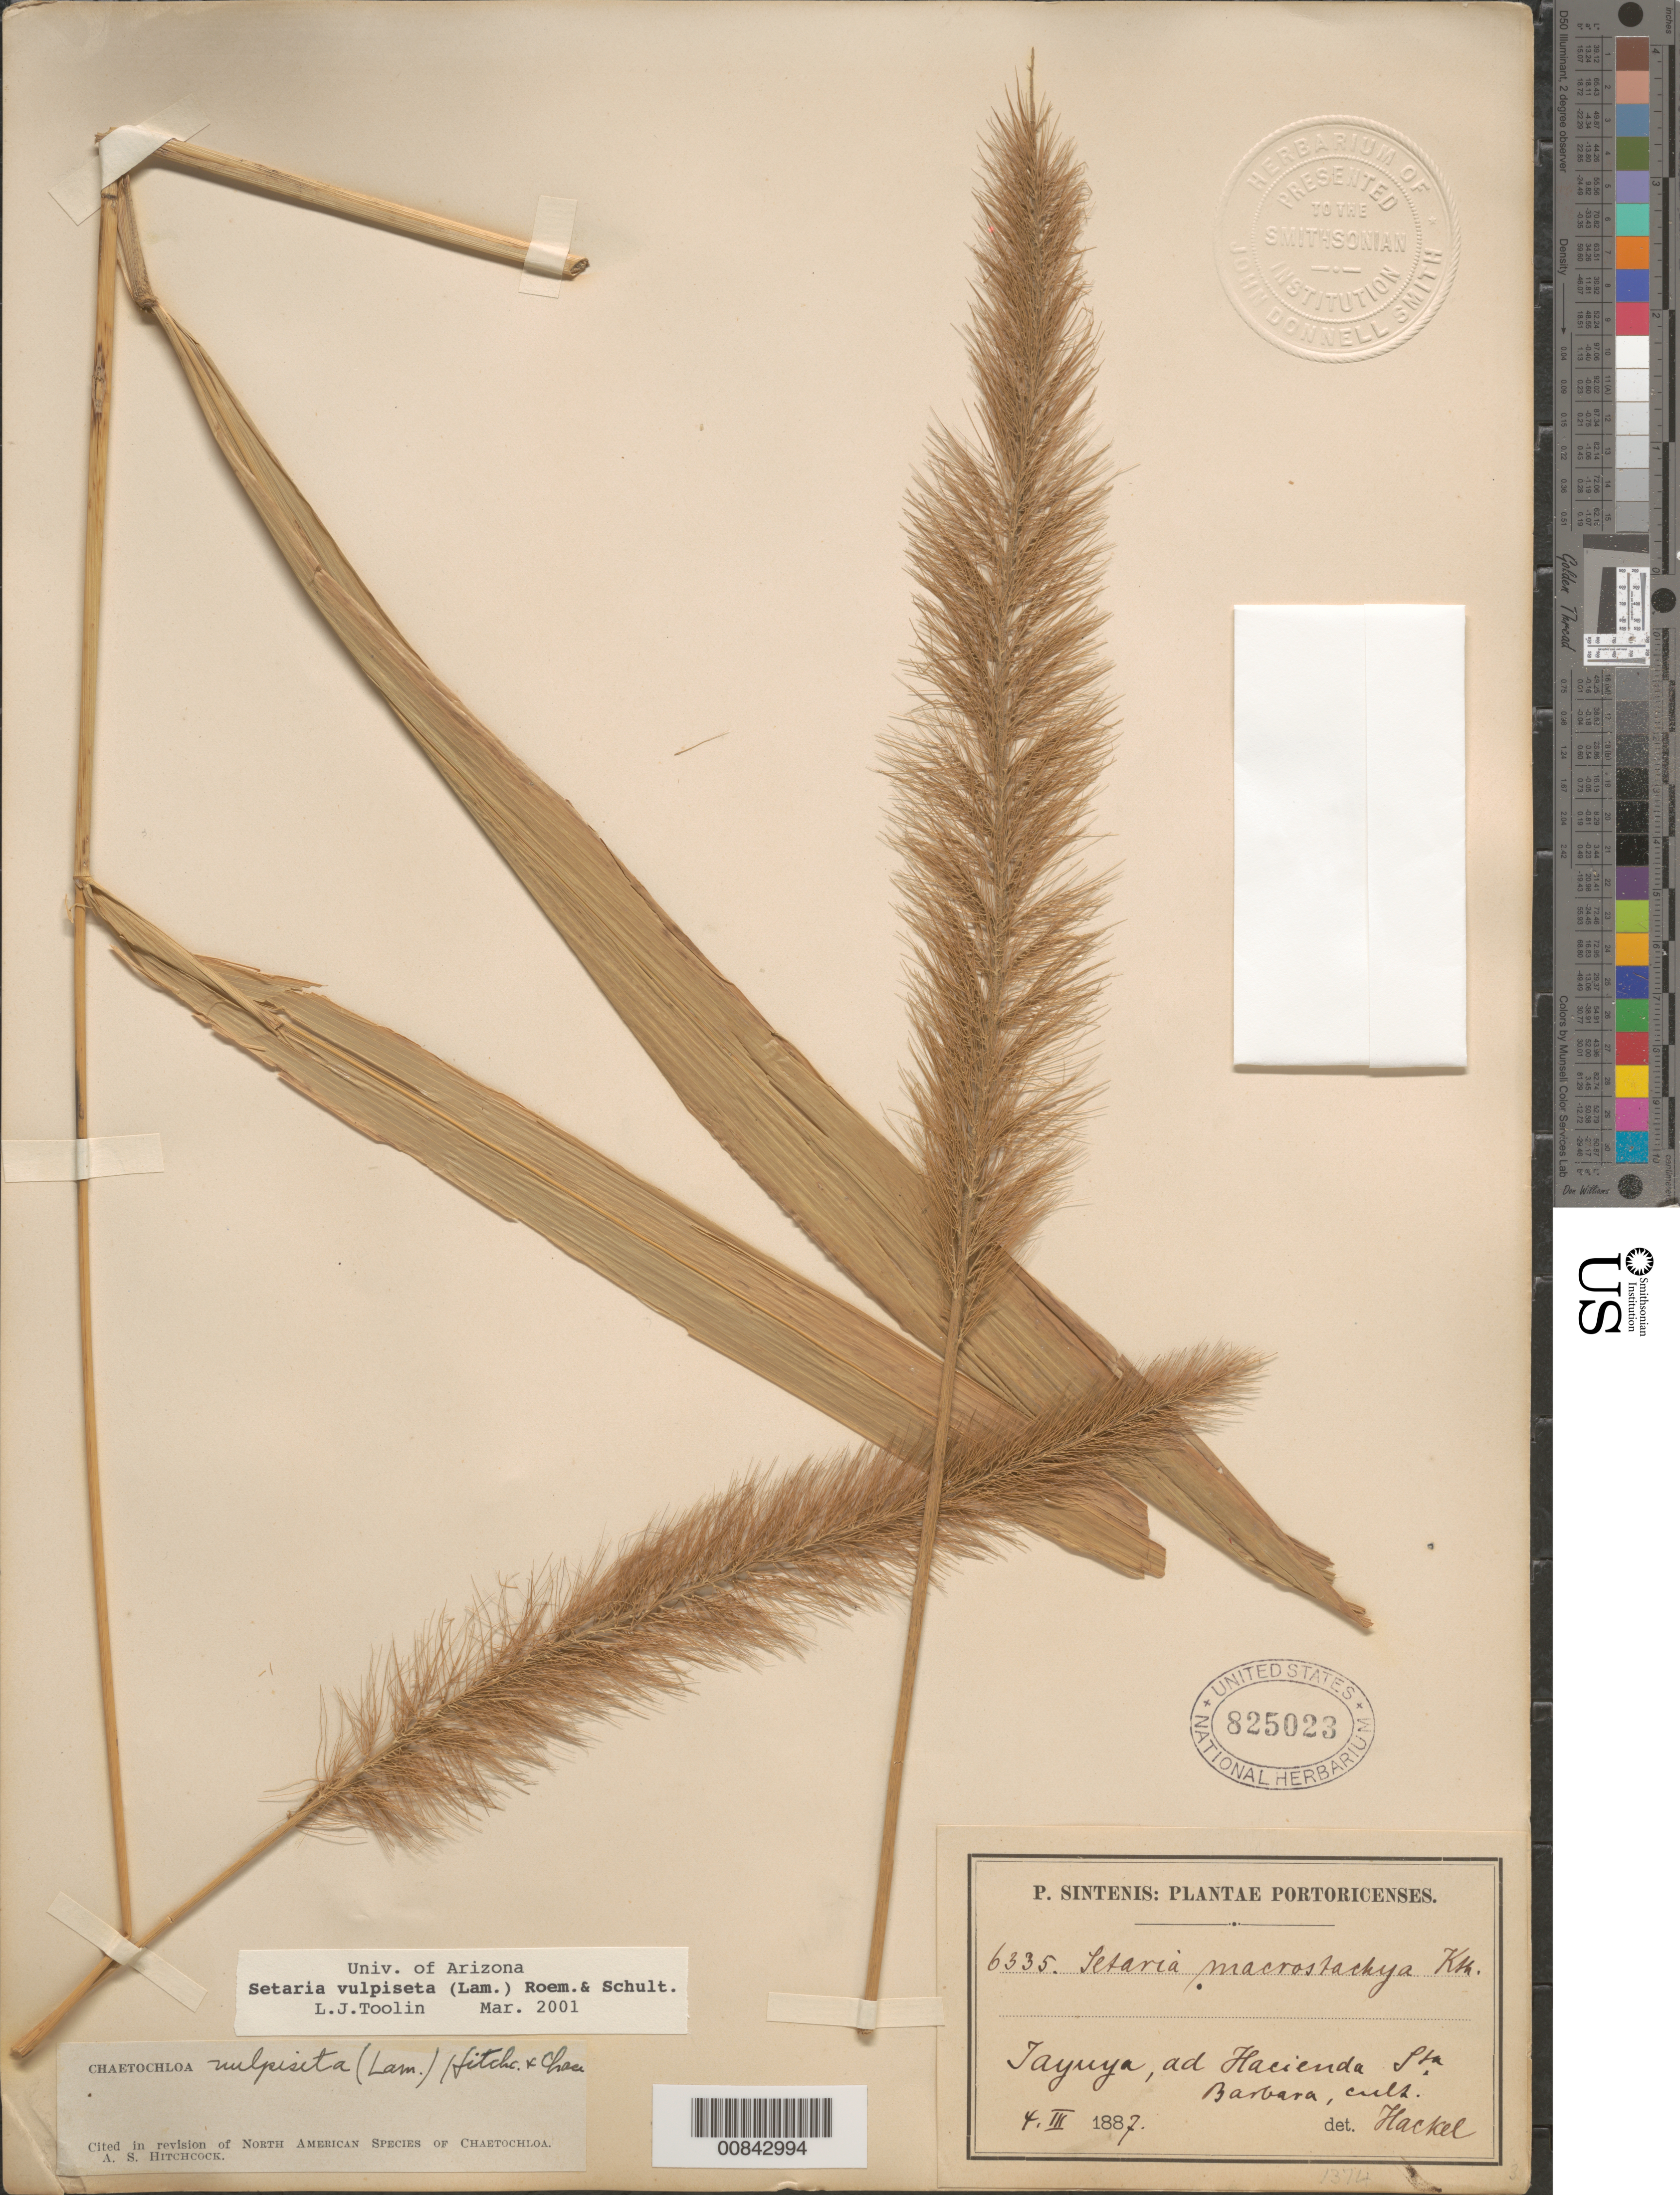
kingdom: Plantae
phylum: Tracheophyta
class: Liliopsida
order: Poales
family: Poaceae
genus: Setaria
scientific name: Setaria vulpiseta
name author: (Lam.) Roem. & Schult.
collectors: P. Sintenis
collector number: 6335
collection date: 1887-03-04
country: Puerto Rico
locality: Tayuya, ad Hacienda Sta Barbara.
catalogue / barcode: US 825023